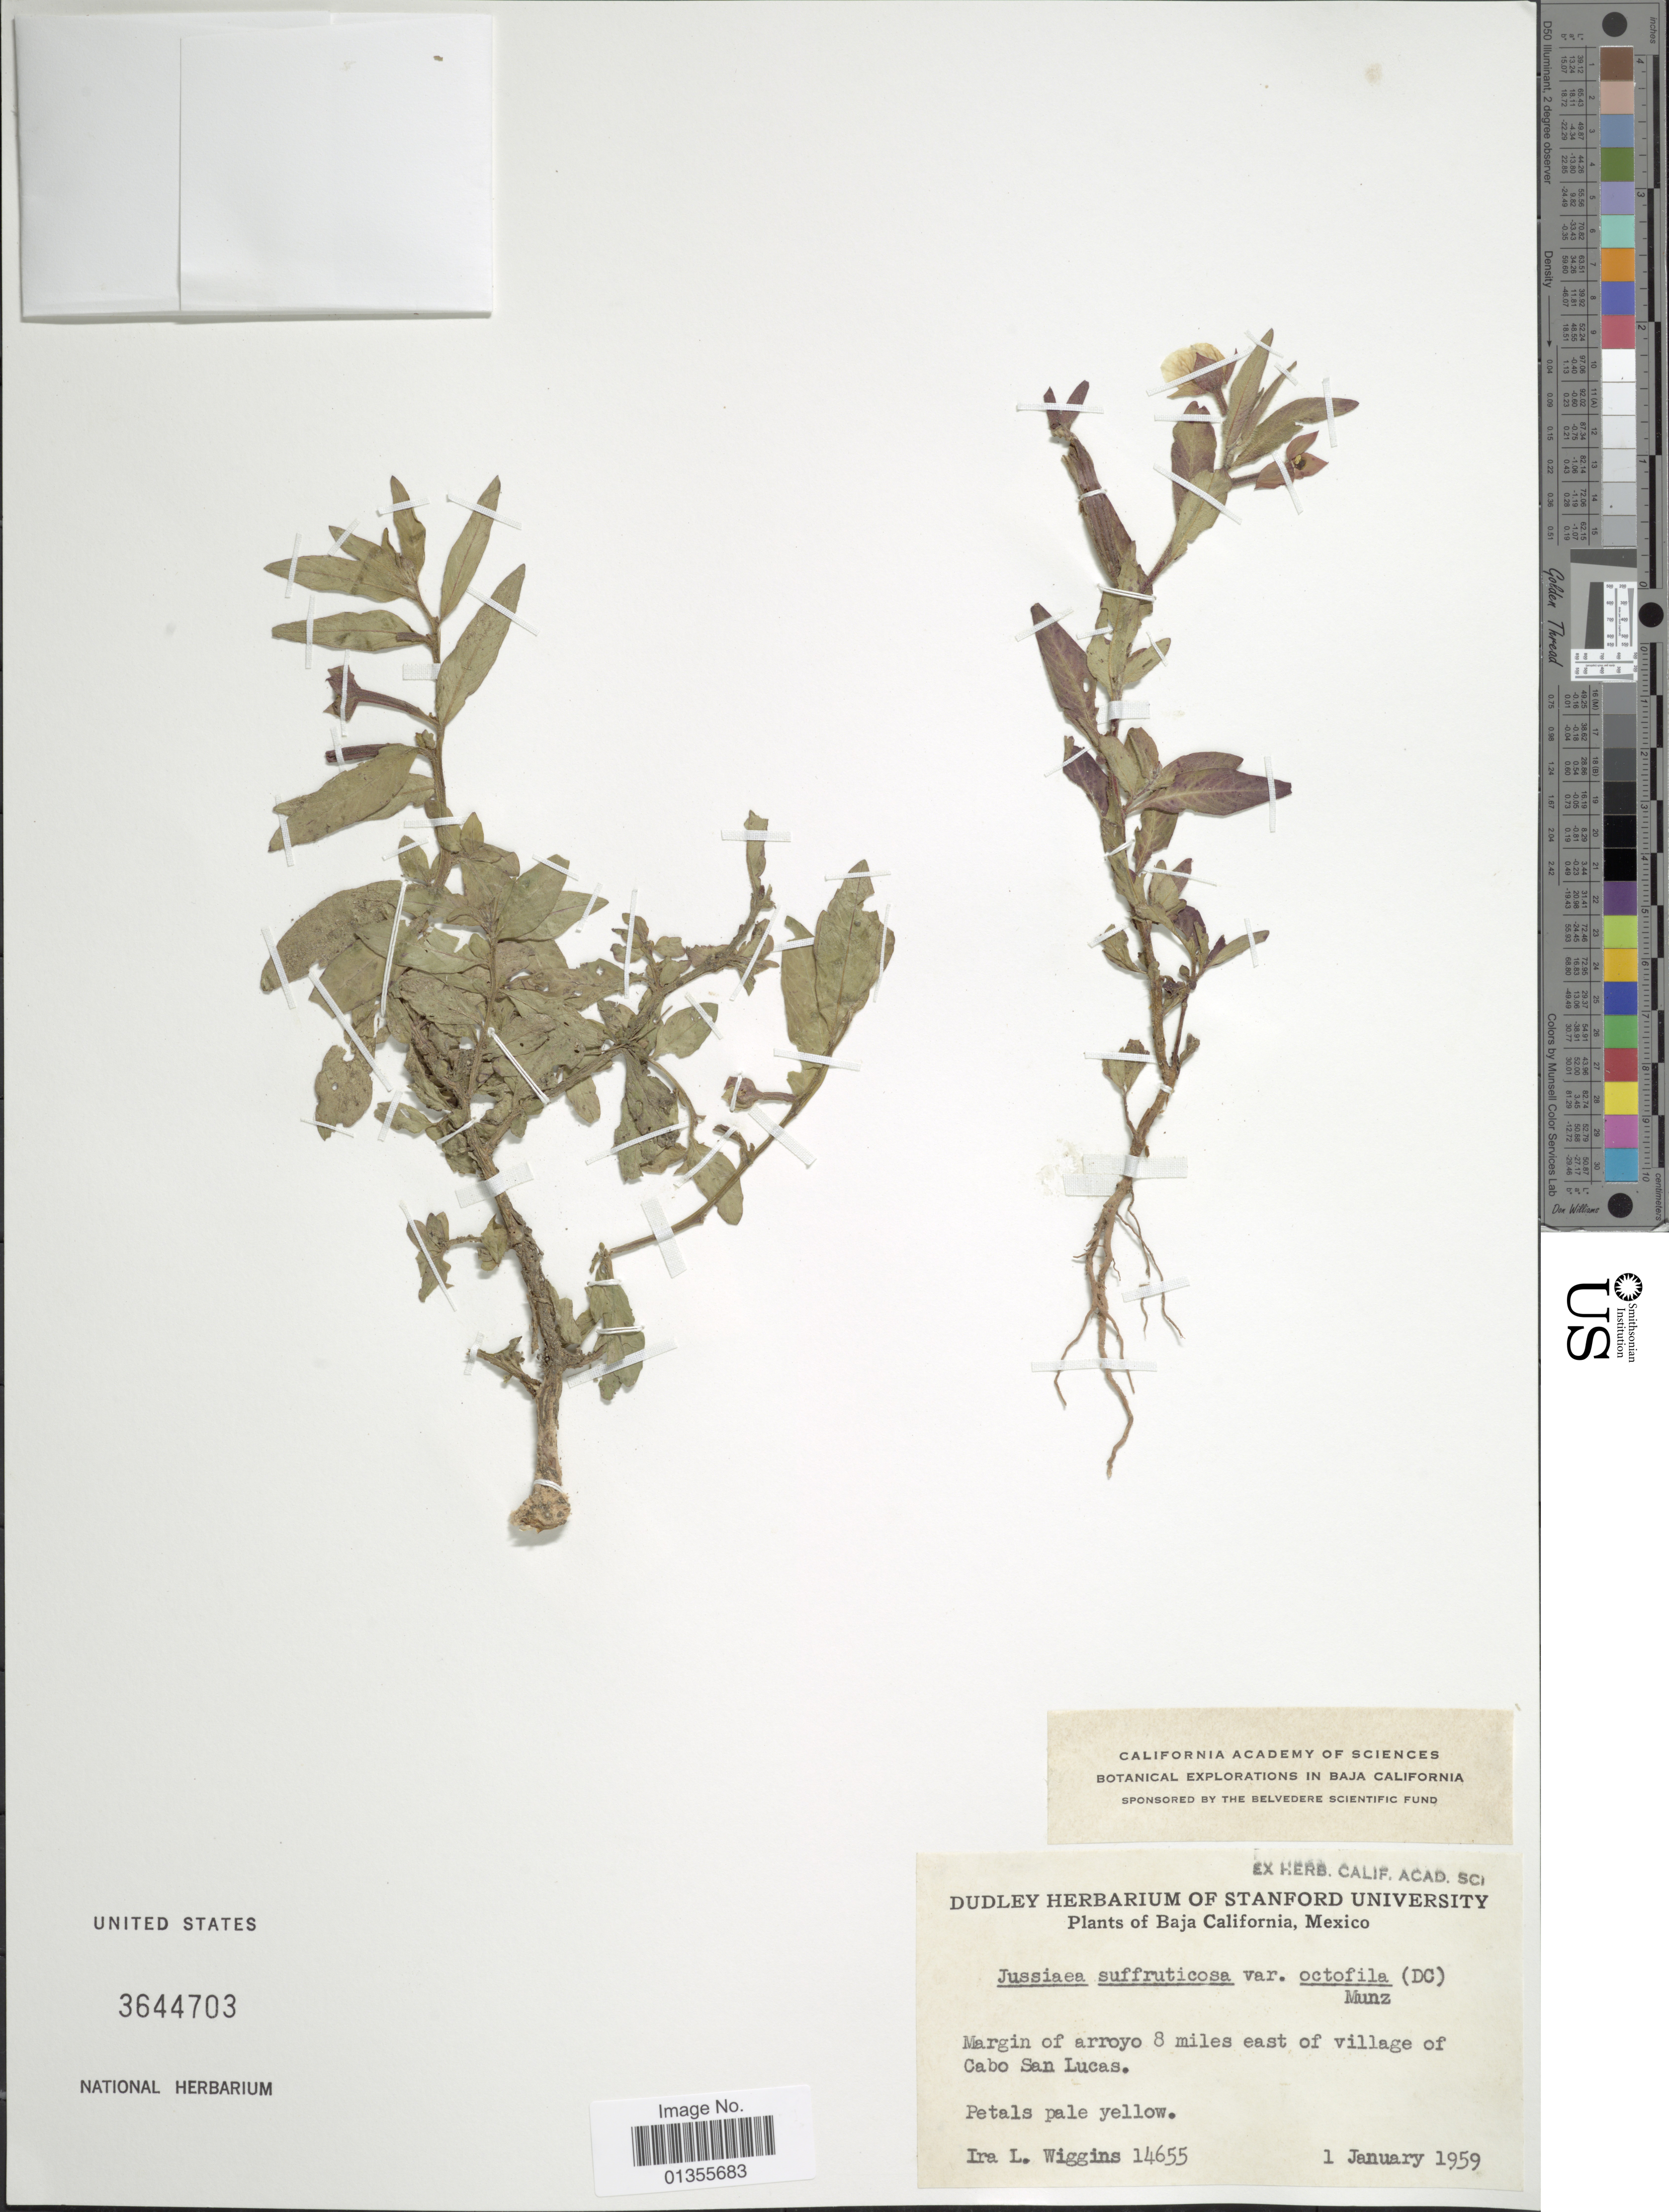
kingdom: Plantae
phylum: Tracheophyta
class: Magnoliopsida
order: Myrtales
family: Onagraceae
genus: Ludwigia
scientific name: Ludwigia octovalvis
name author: (Jacq.) P.H. Raven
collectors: I. L. Wiggins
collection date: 1959-01-01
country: Mexico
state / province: Baja California Sur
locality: Margin of arroyo 8 miles east of village of Cabo San Lucas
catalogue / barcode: US 3644703